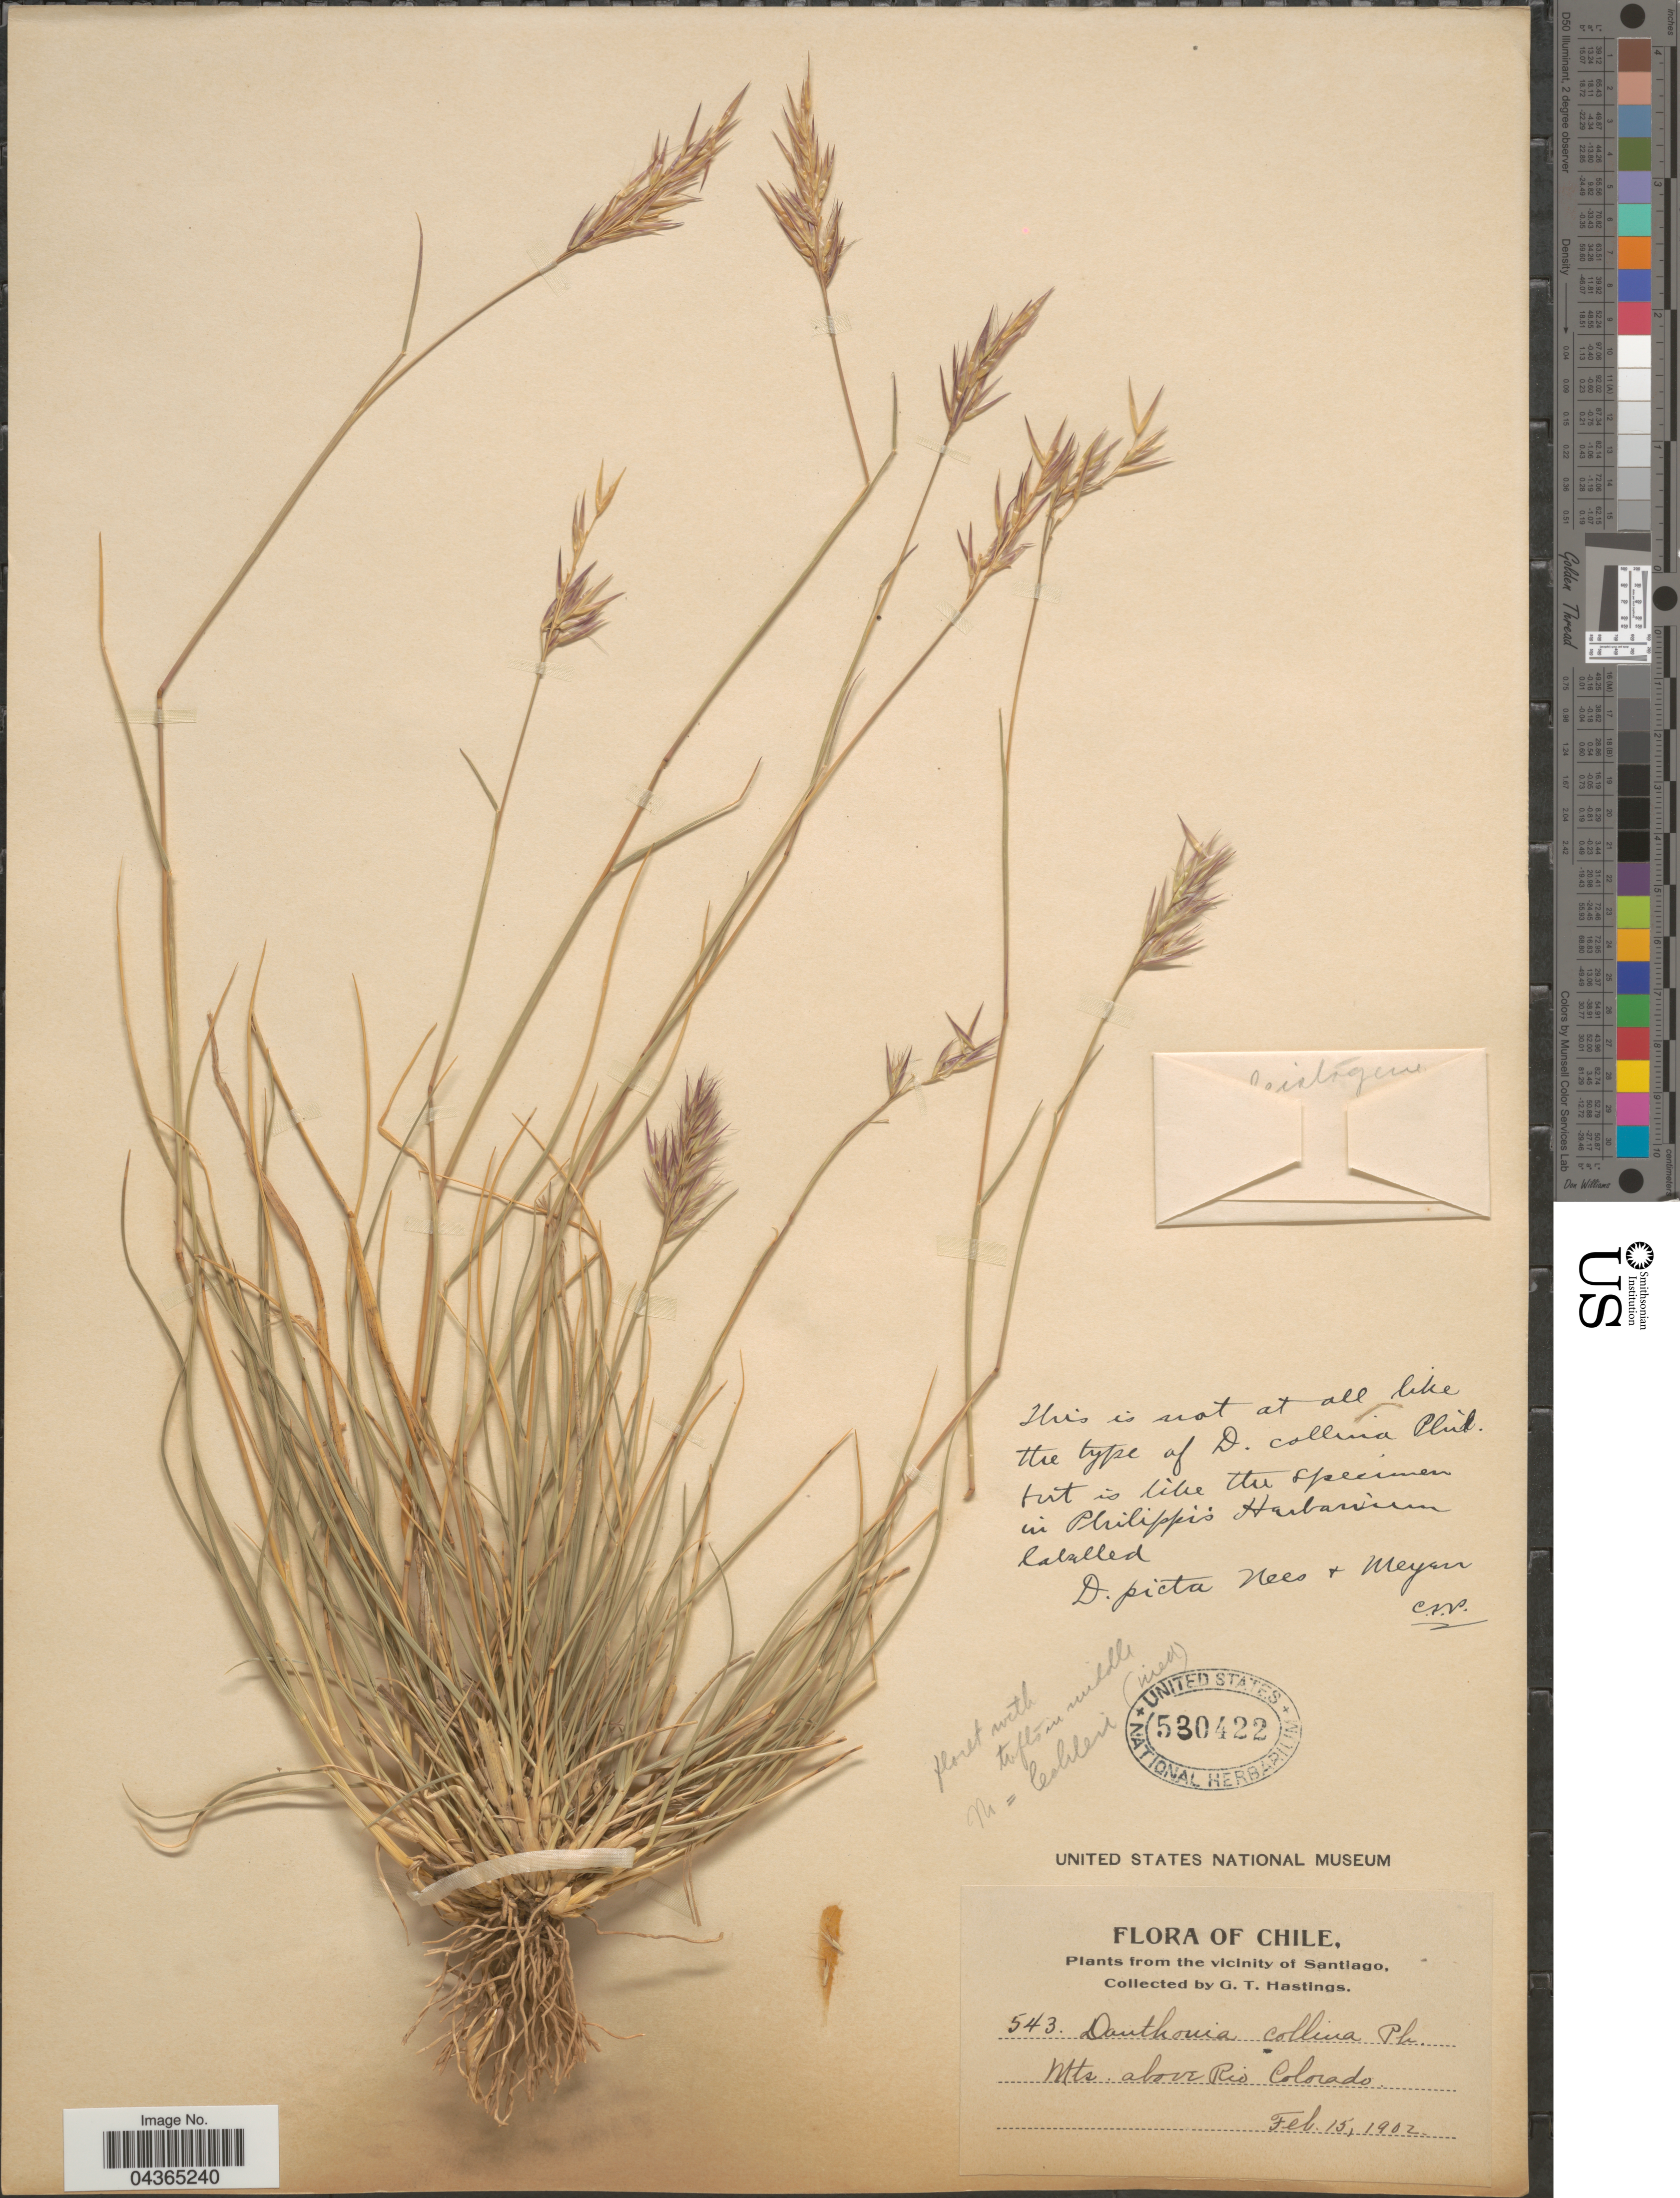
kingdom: Plantae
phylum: Tracheophyta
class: Liliopsida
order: Poales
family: Poaceae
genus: Rytidosperma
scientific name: Rytidosperma pictum var. pictum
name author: (Nees & Meyen) Nicora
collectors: G. Hastings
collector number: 543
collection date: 1902-02-15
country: Chile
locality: The vicinity of Santiago. Mts. above Rio Colorado.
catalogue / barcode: US 530422